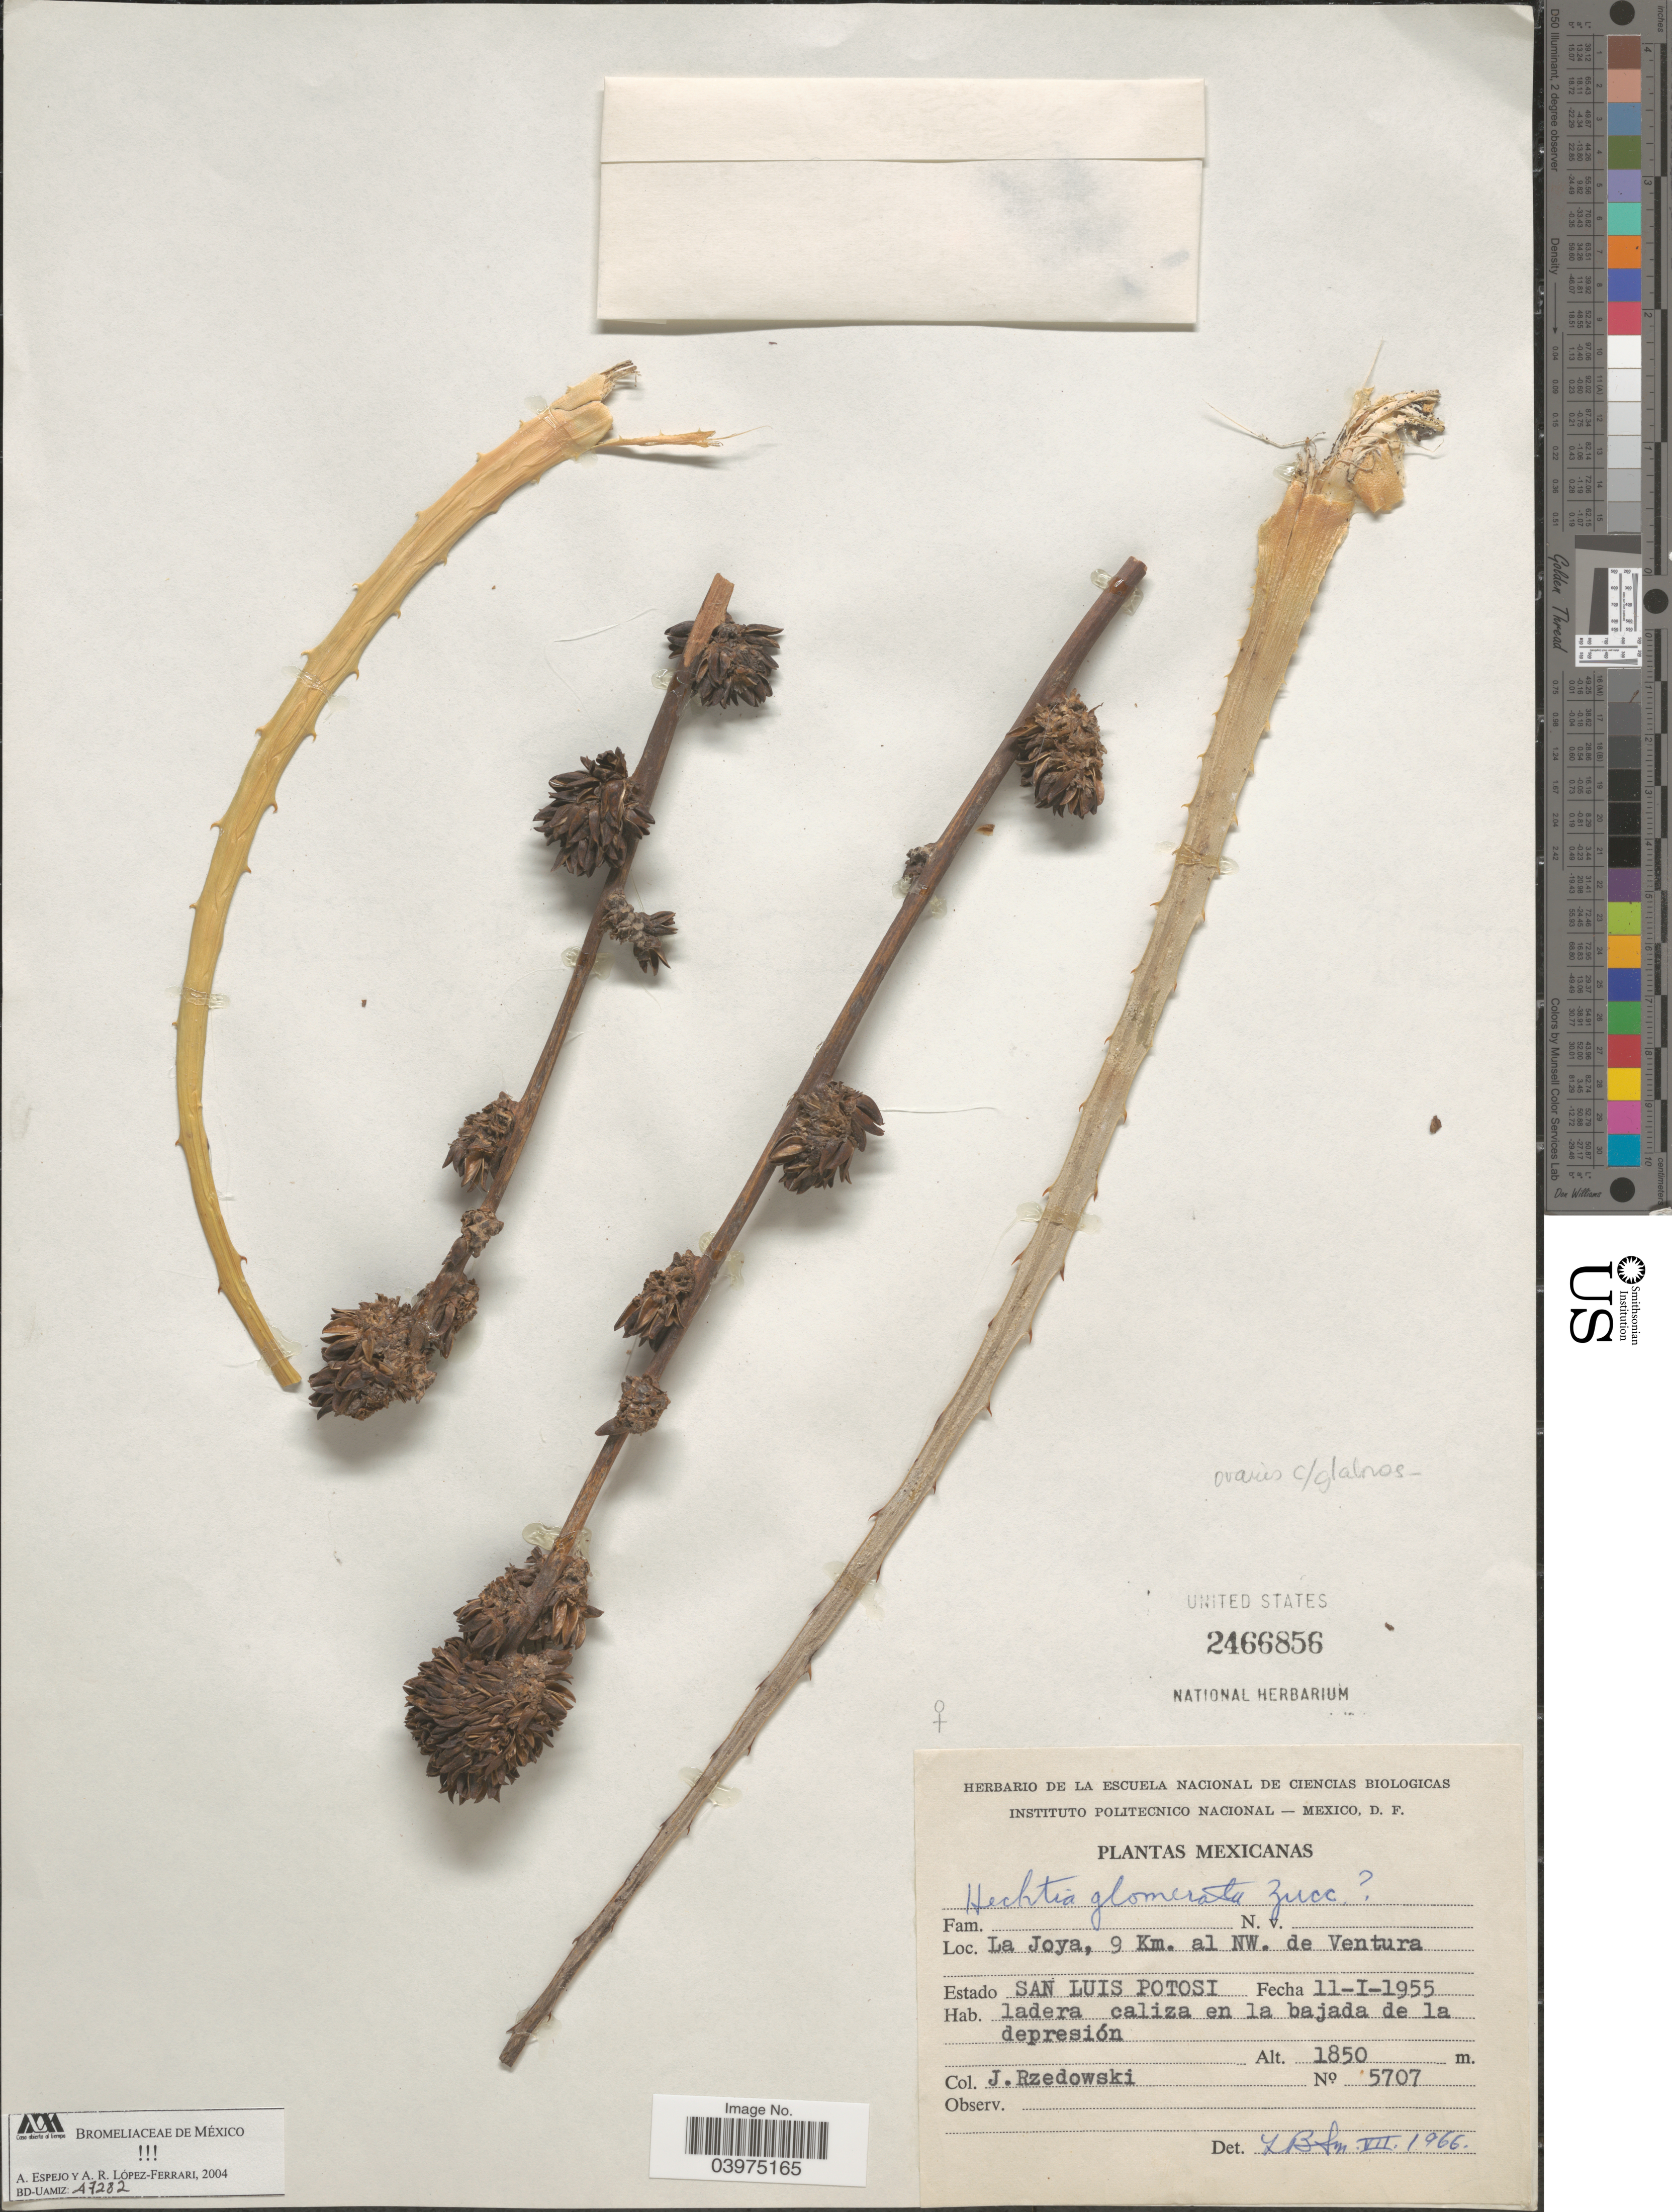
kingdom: Plantae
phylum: Tracheophyta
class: Liliopsida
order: Poales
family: Bromeliaceae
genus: Hechtia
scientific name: Hechtia glomerata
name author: Zucc.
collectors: J. Rzedowski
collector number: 5705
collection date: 1955-01-11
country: Mexico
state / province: San Luis Potosí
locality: La Joya, 9 Km. al NW. de Ventura.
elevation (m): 1850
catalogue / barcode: US 2466856